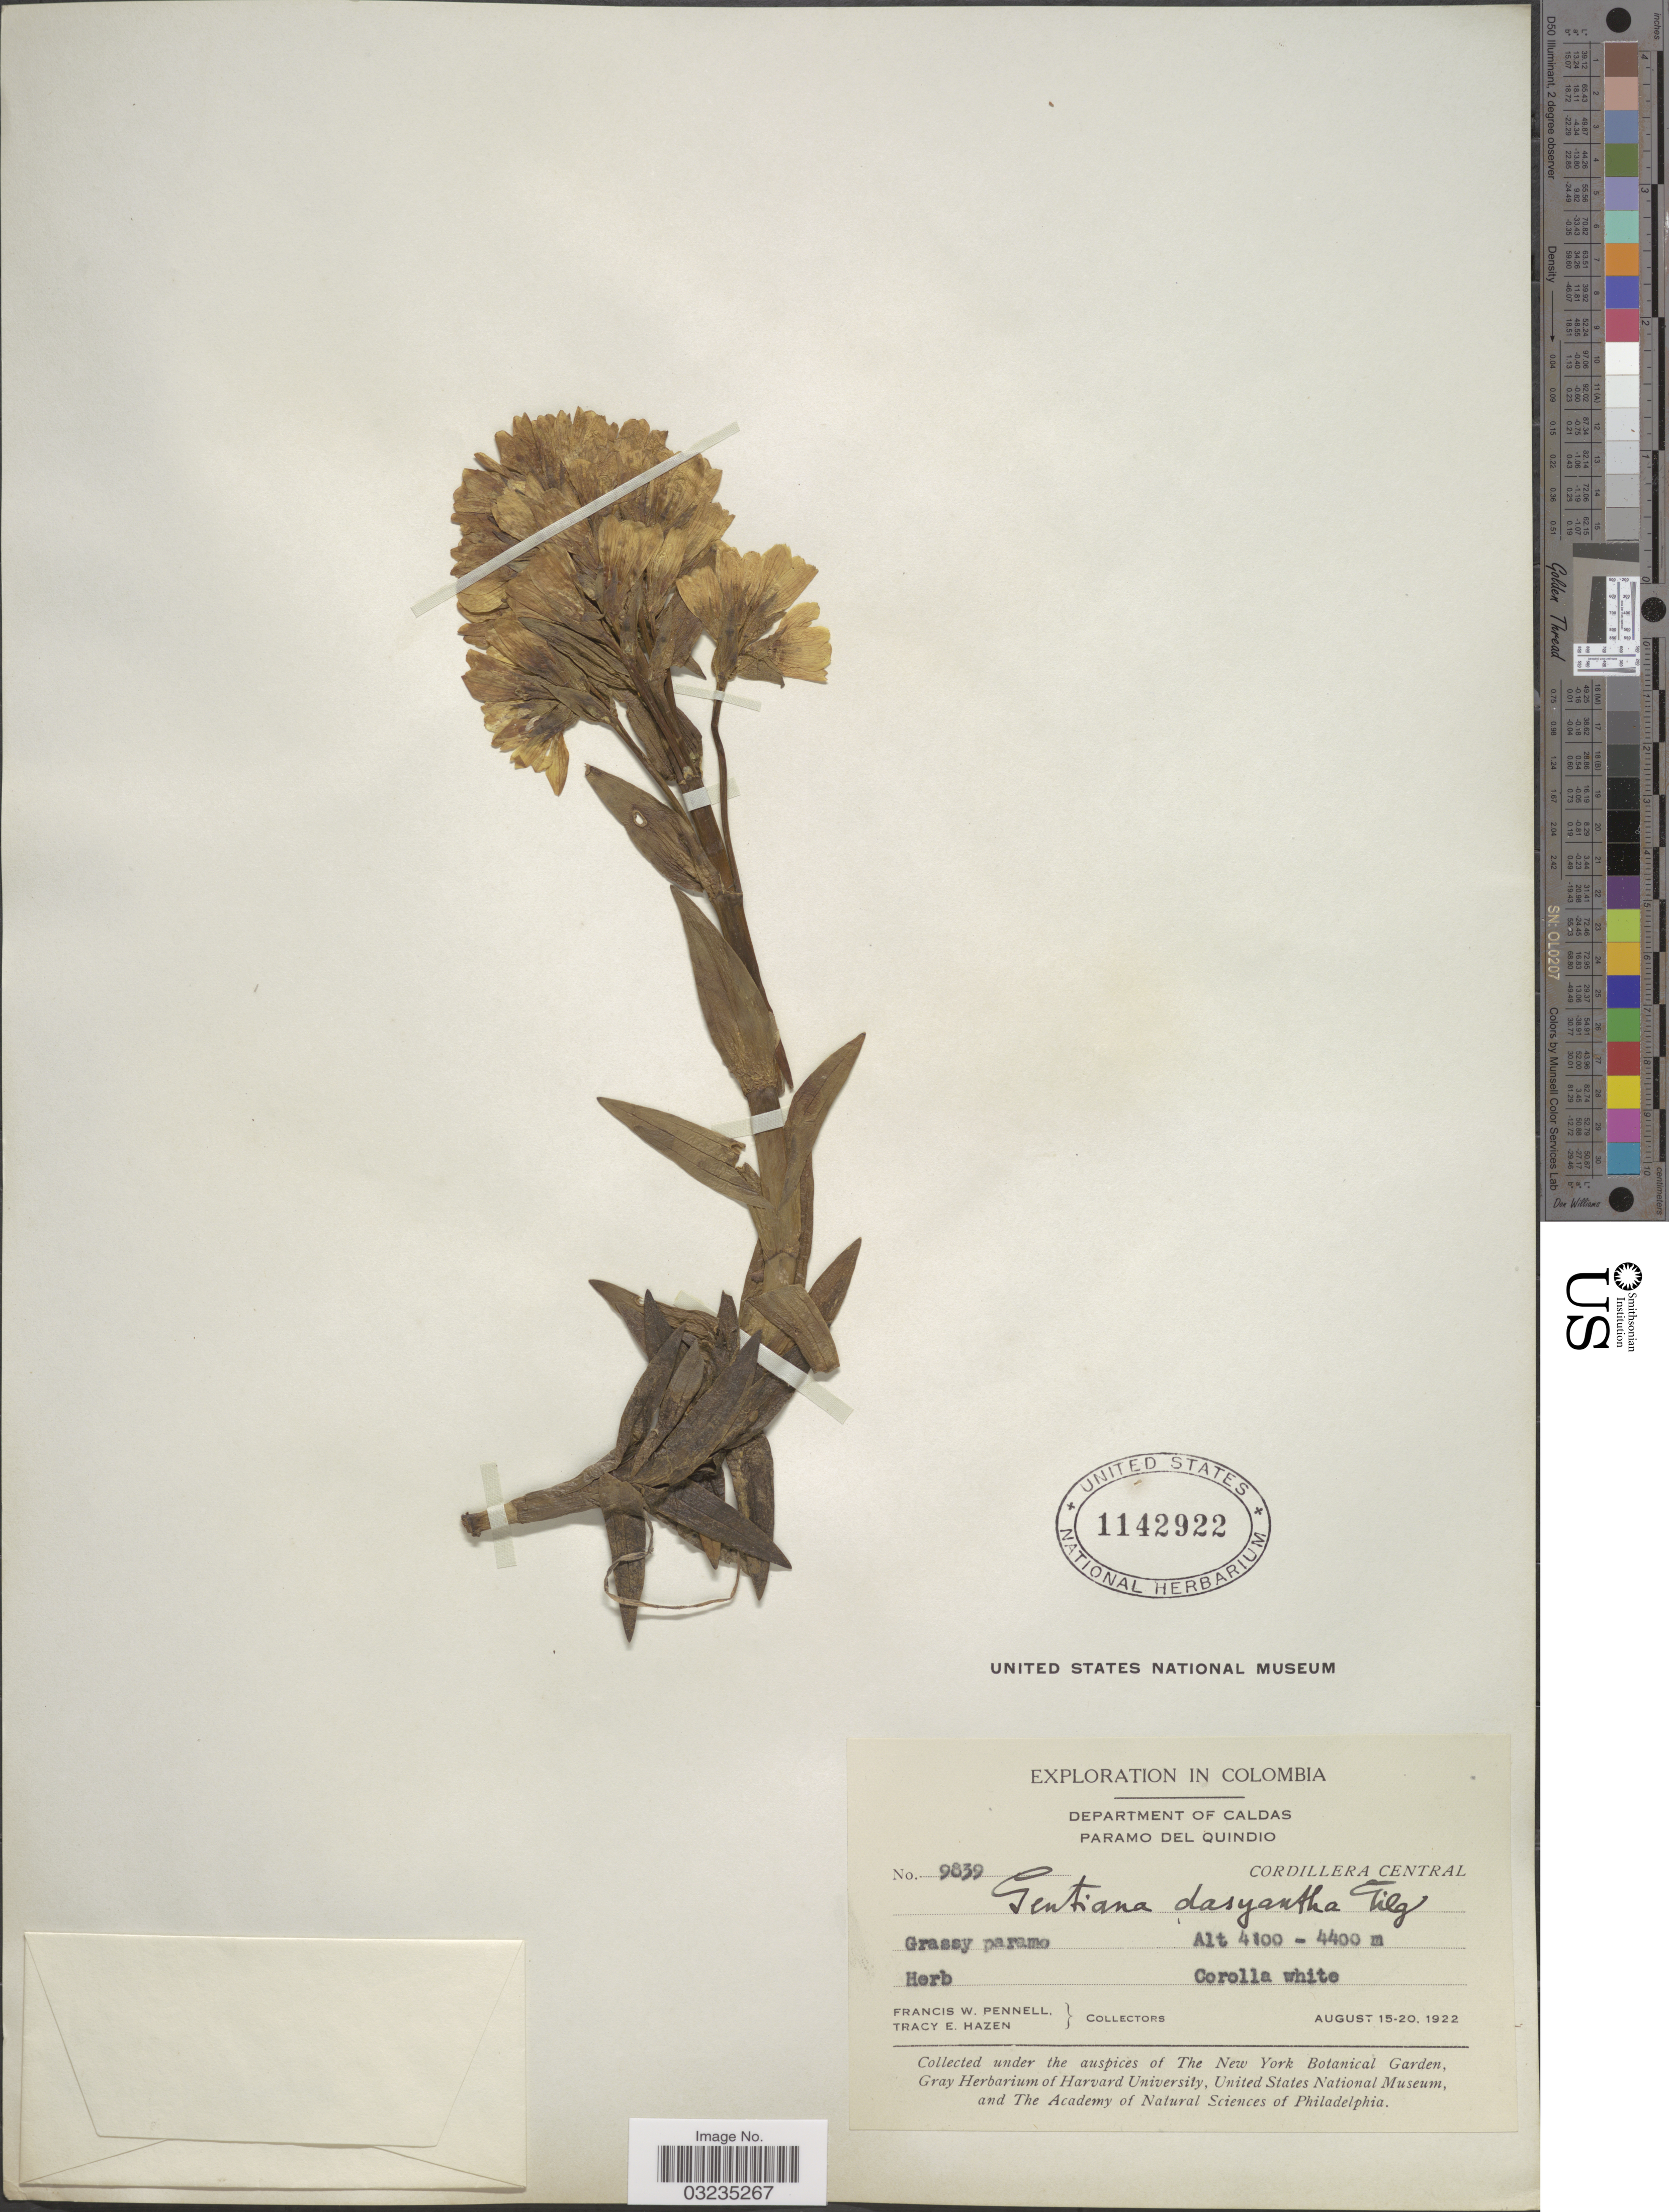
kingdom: Plantae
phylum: Tracheophyta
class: Magnoliopsida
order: Gentianales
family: Gentianaceae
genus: Gentiana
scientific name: Gentiana dasyantha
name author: Gilg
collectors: F. W. Pennell & T. E. Hazen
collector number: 9839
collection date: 1922-08-15/1922-08-20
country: Colombia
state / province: Caldas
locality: Department of Caldas. Paramo del Quindio. Cordillera Central.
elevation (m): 4100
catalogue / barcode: US 1142922